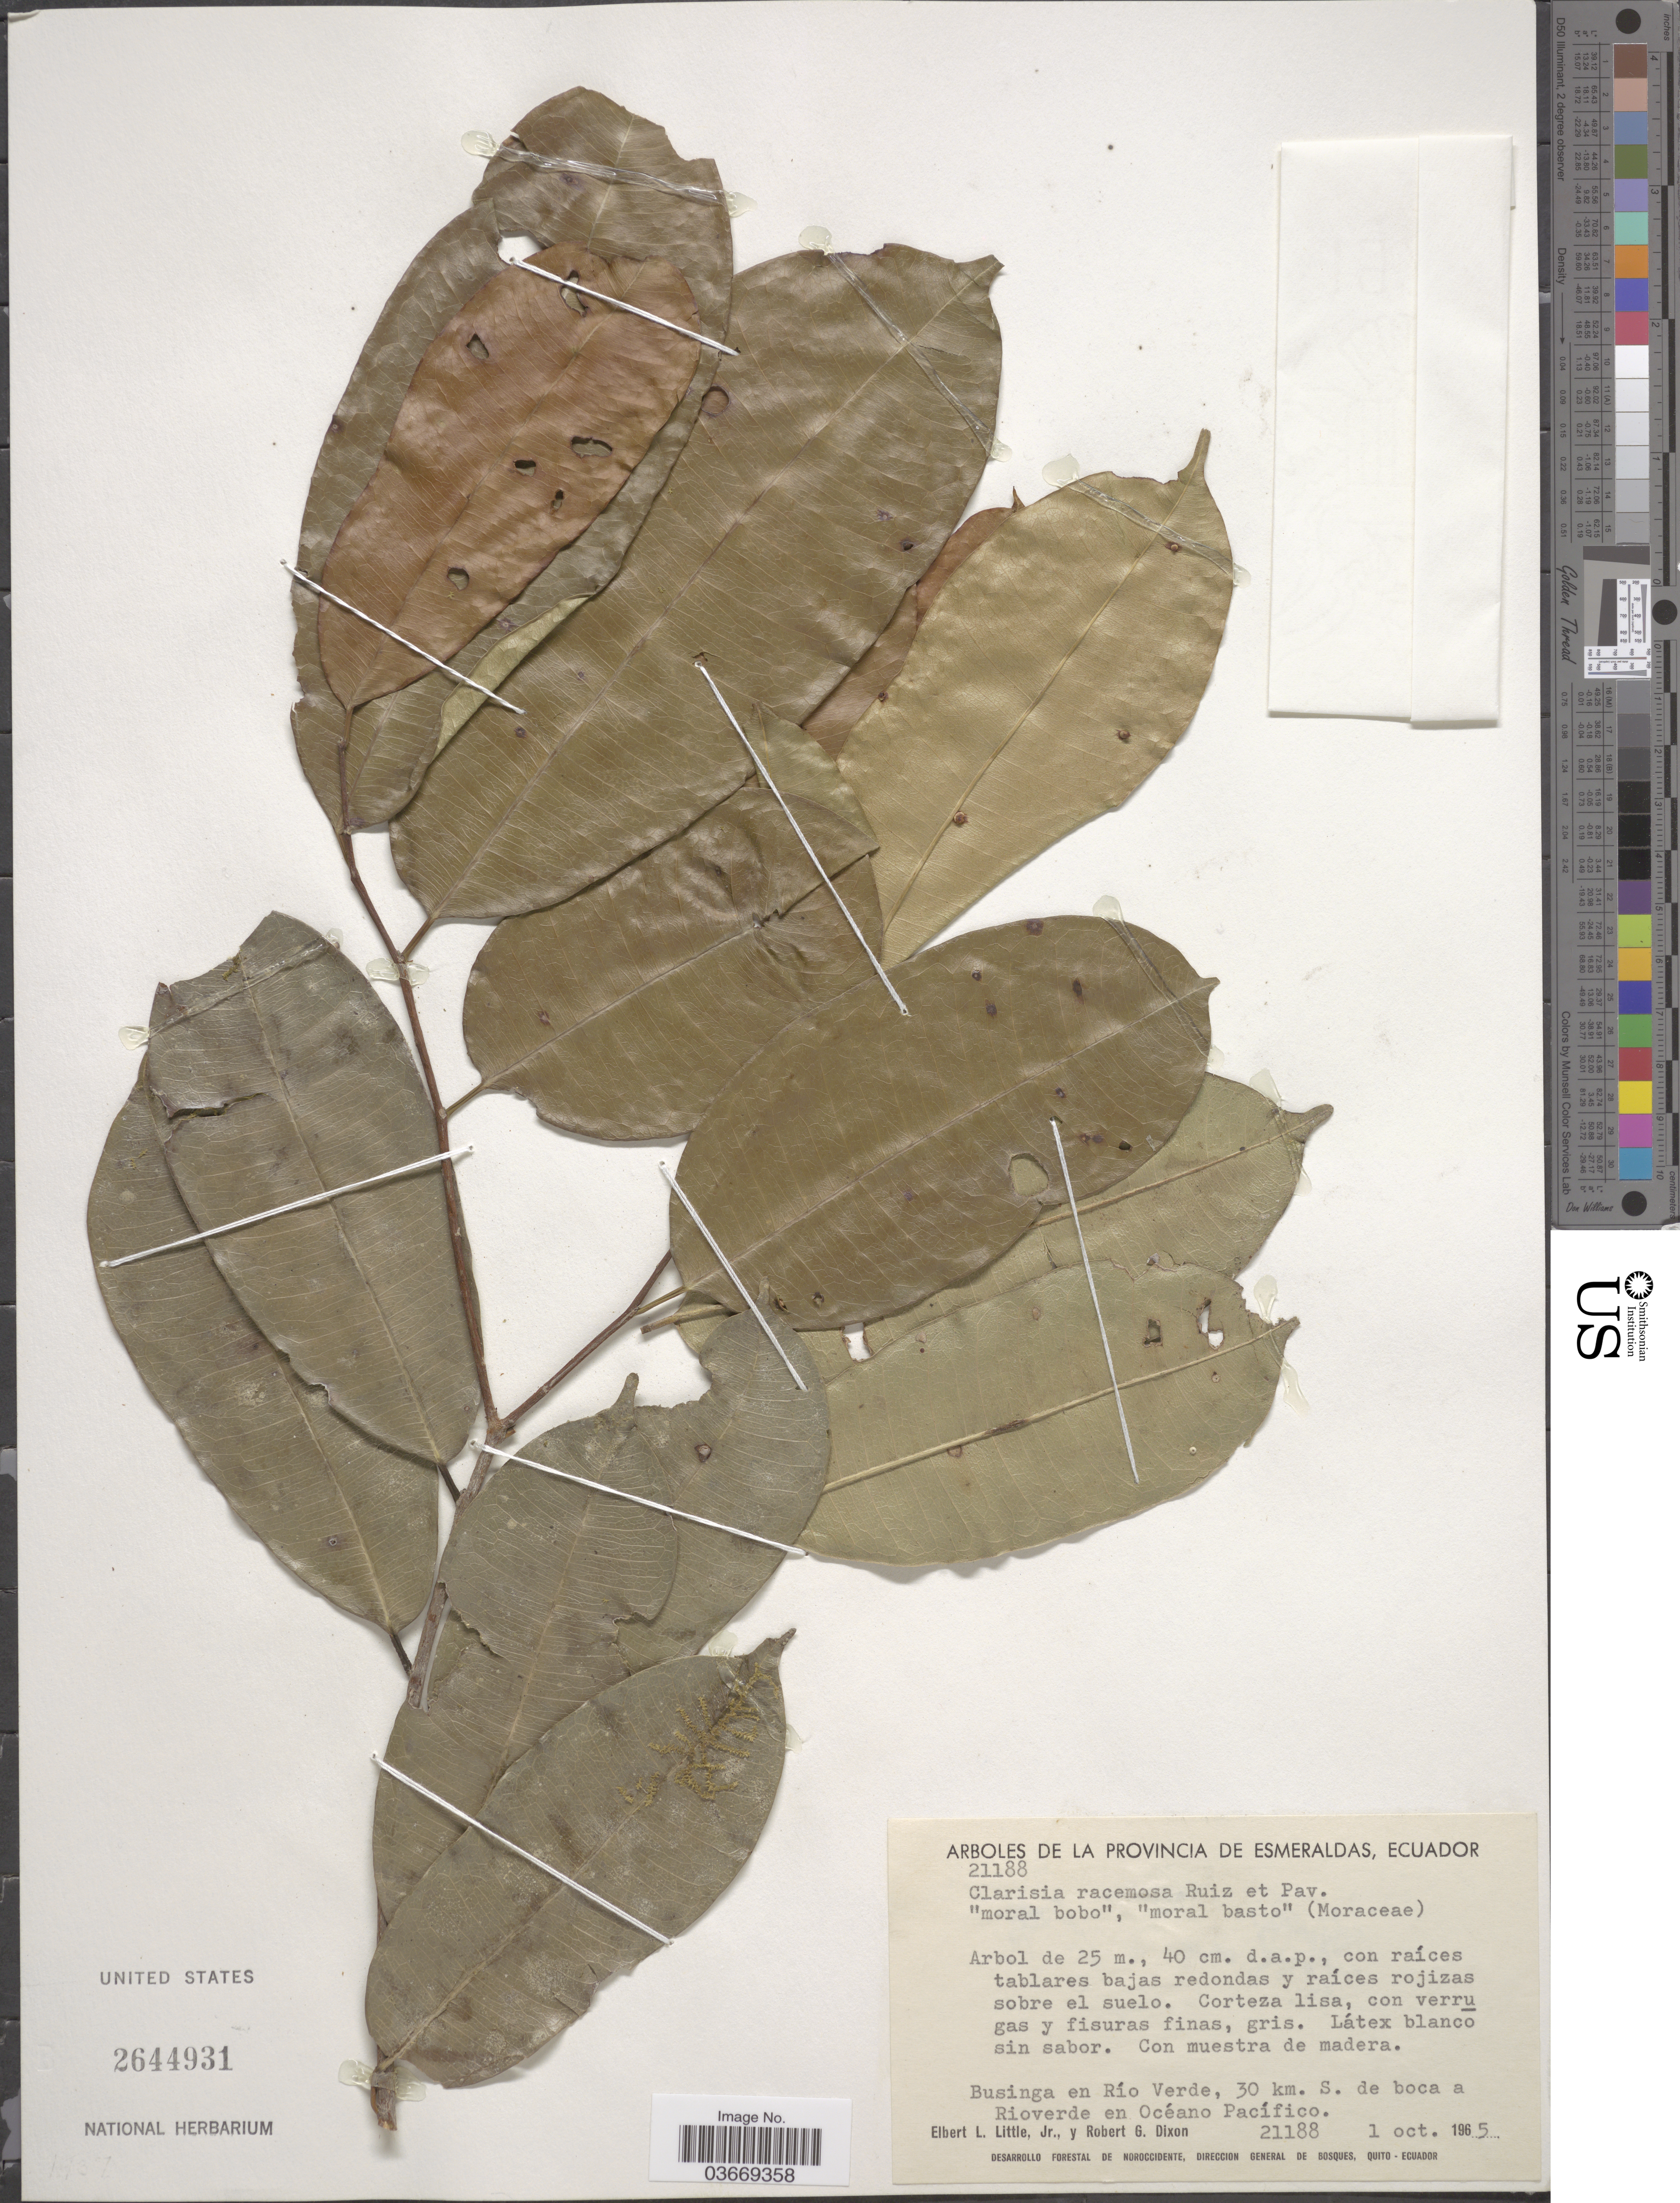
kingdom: Plantae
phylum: Tracheophyta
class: Magnoliopsida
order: Rosales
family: Moraceae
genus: Clarisia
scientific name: Clarisia racemosa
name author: Ruiz & Pav.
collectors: E. L. Little & R. G. Dixon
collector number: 21188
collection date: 1965-10-01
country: Ecuador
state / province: Esmeraldas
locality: Businga en Río Verde, 30 km. S. de boca a Rioverde en Océano Pacífico.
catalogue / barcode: US 2644931